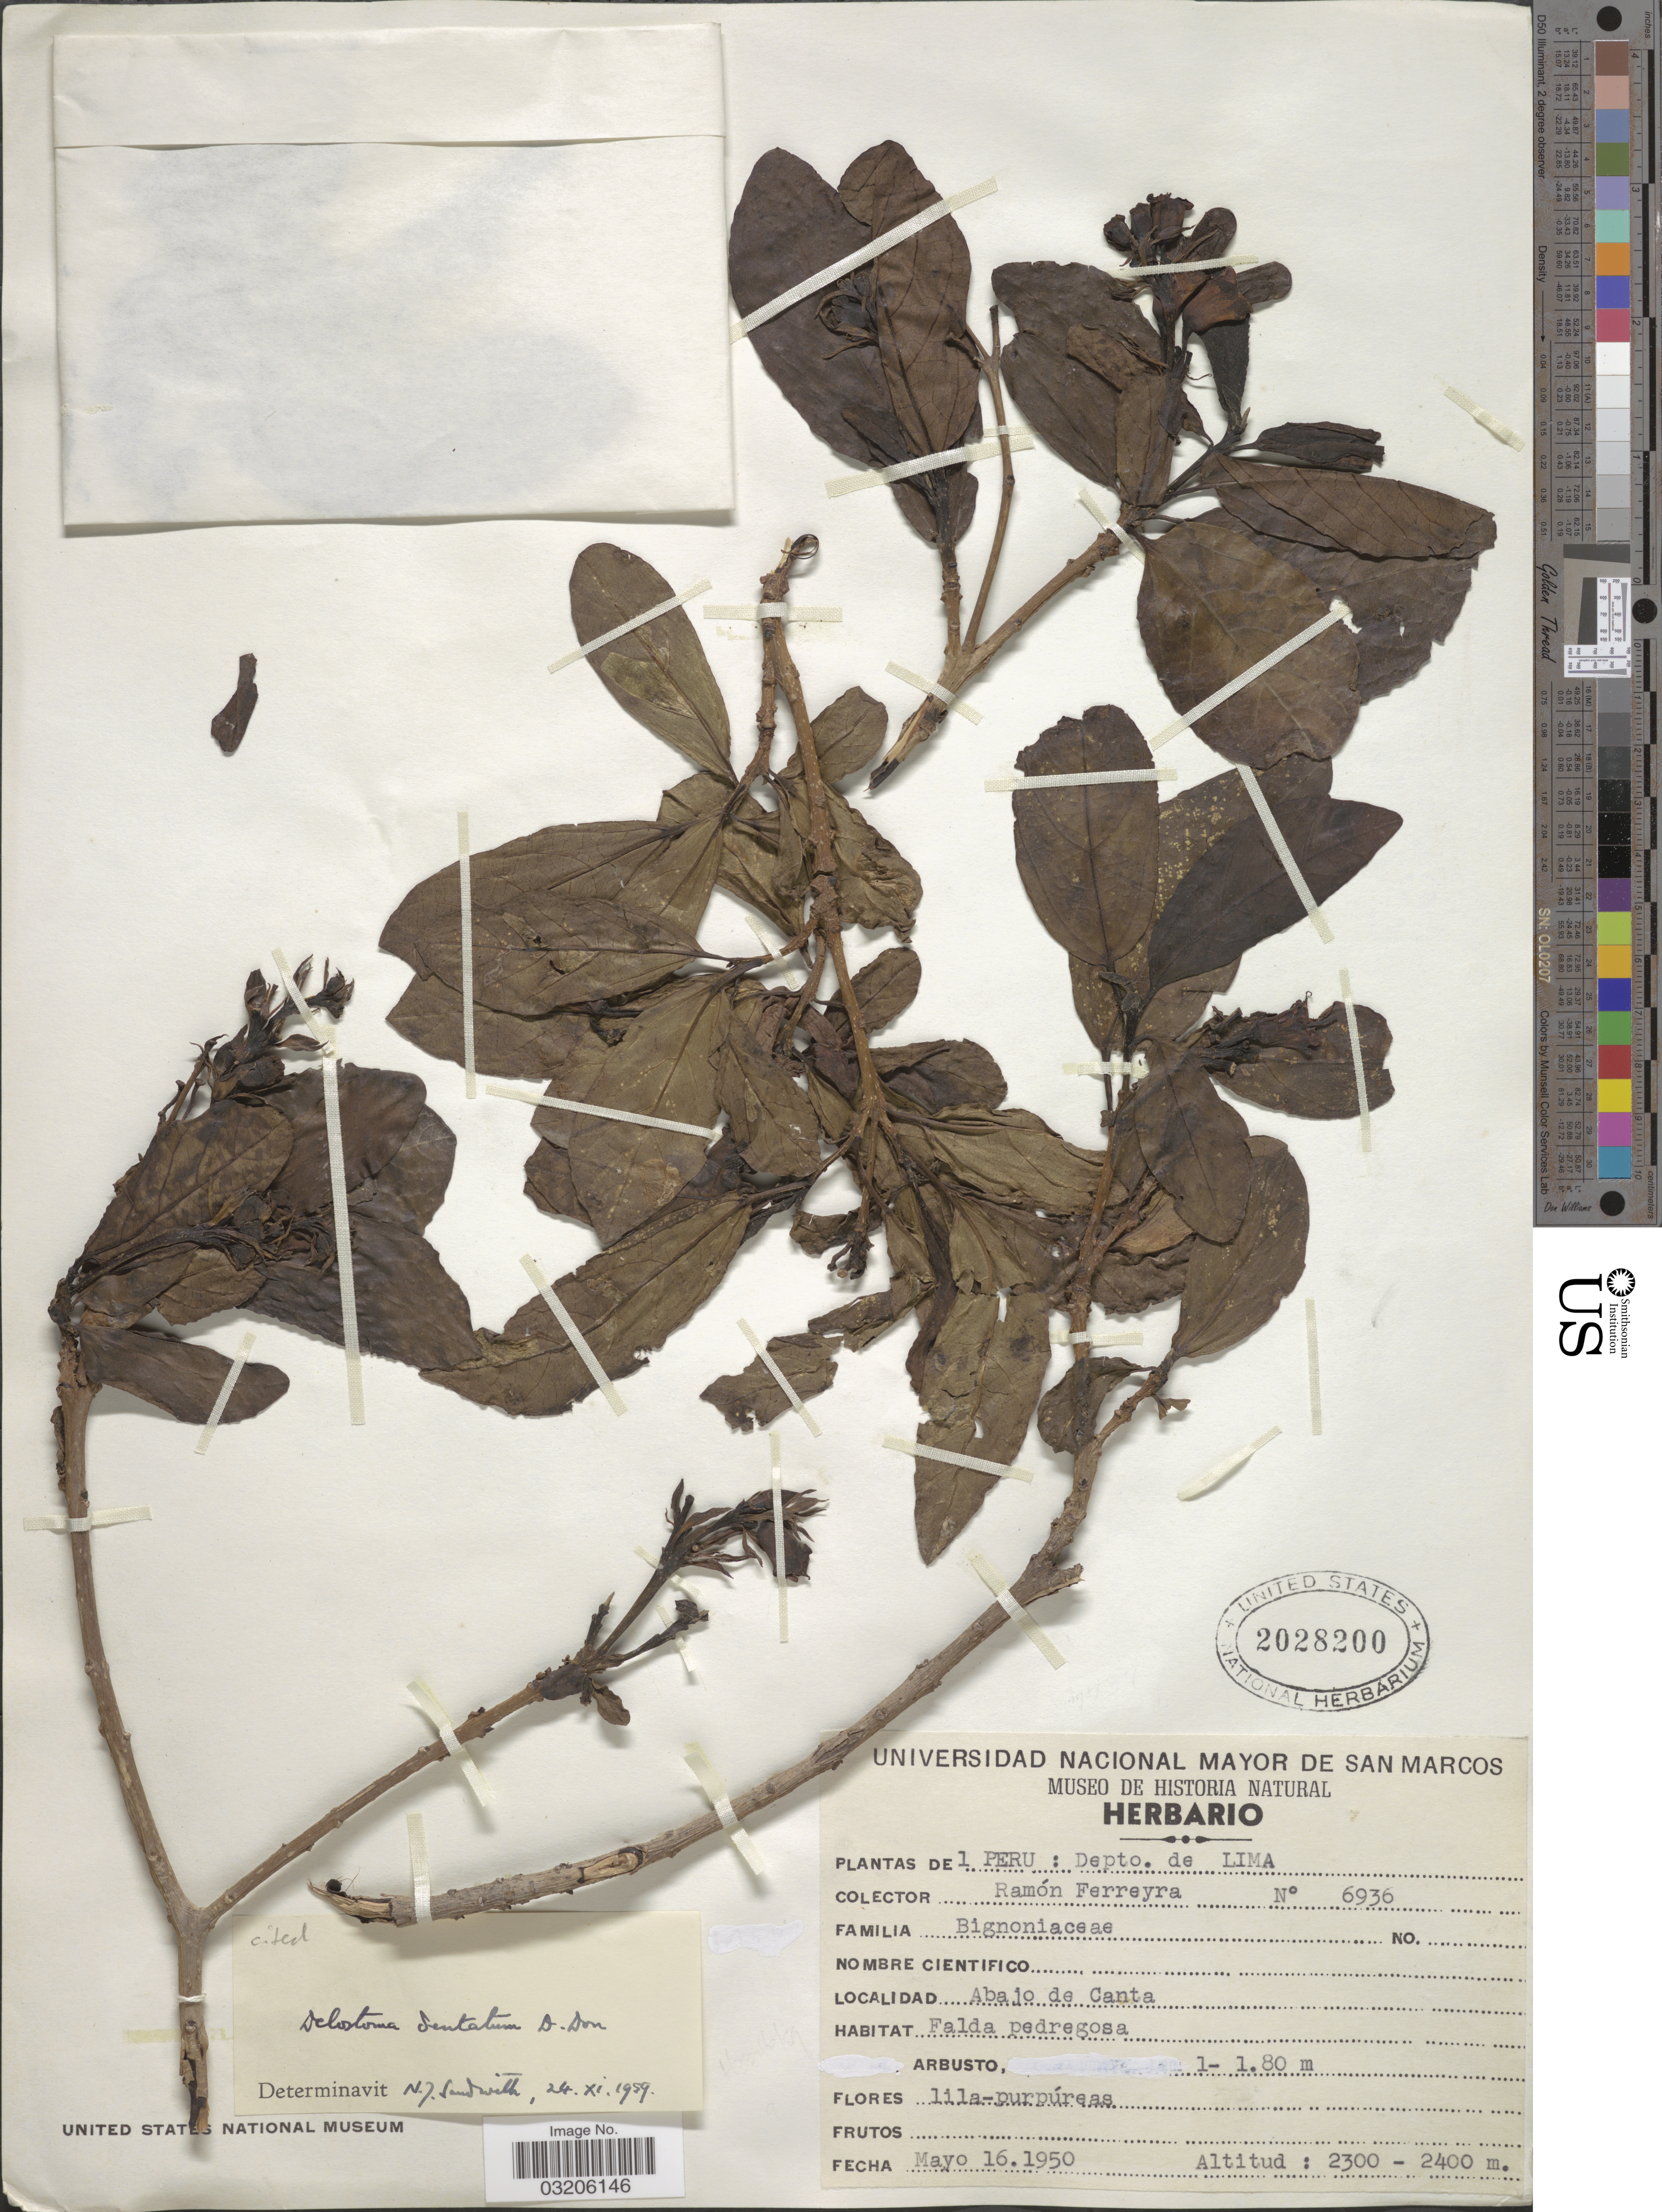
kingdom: Plantae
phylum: Tracheophyta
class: Magnoliopsida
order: Lamiales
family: Bignoniaceae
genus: Delostoma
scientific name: Delostoma dentatum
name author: D. Don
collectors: R. A. Ferreyra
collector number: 6936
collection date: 1950-05-16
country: Peru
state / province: Lima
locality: Depto. de Lima. Abajo de Canta.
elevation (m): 2300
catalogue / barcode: US 2028200